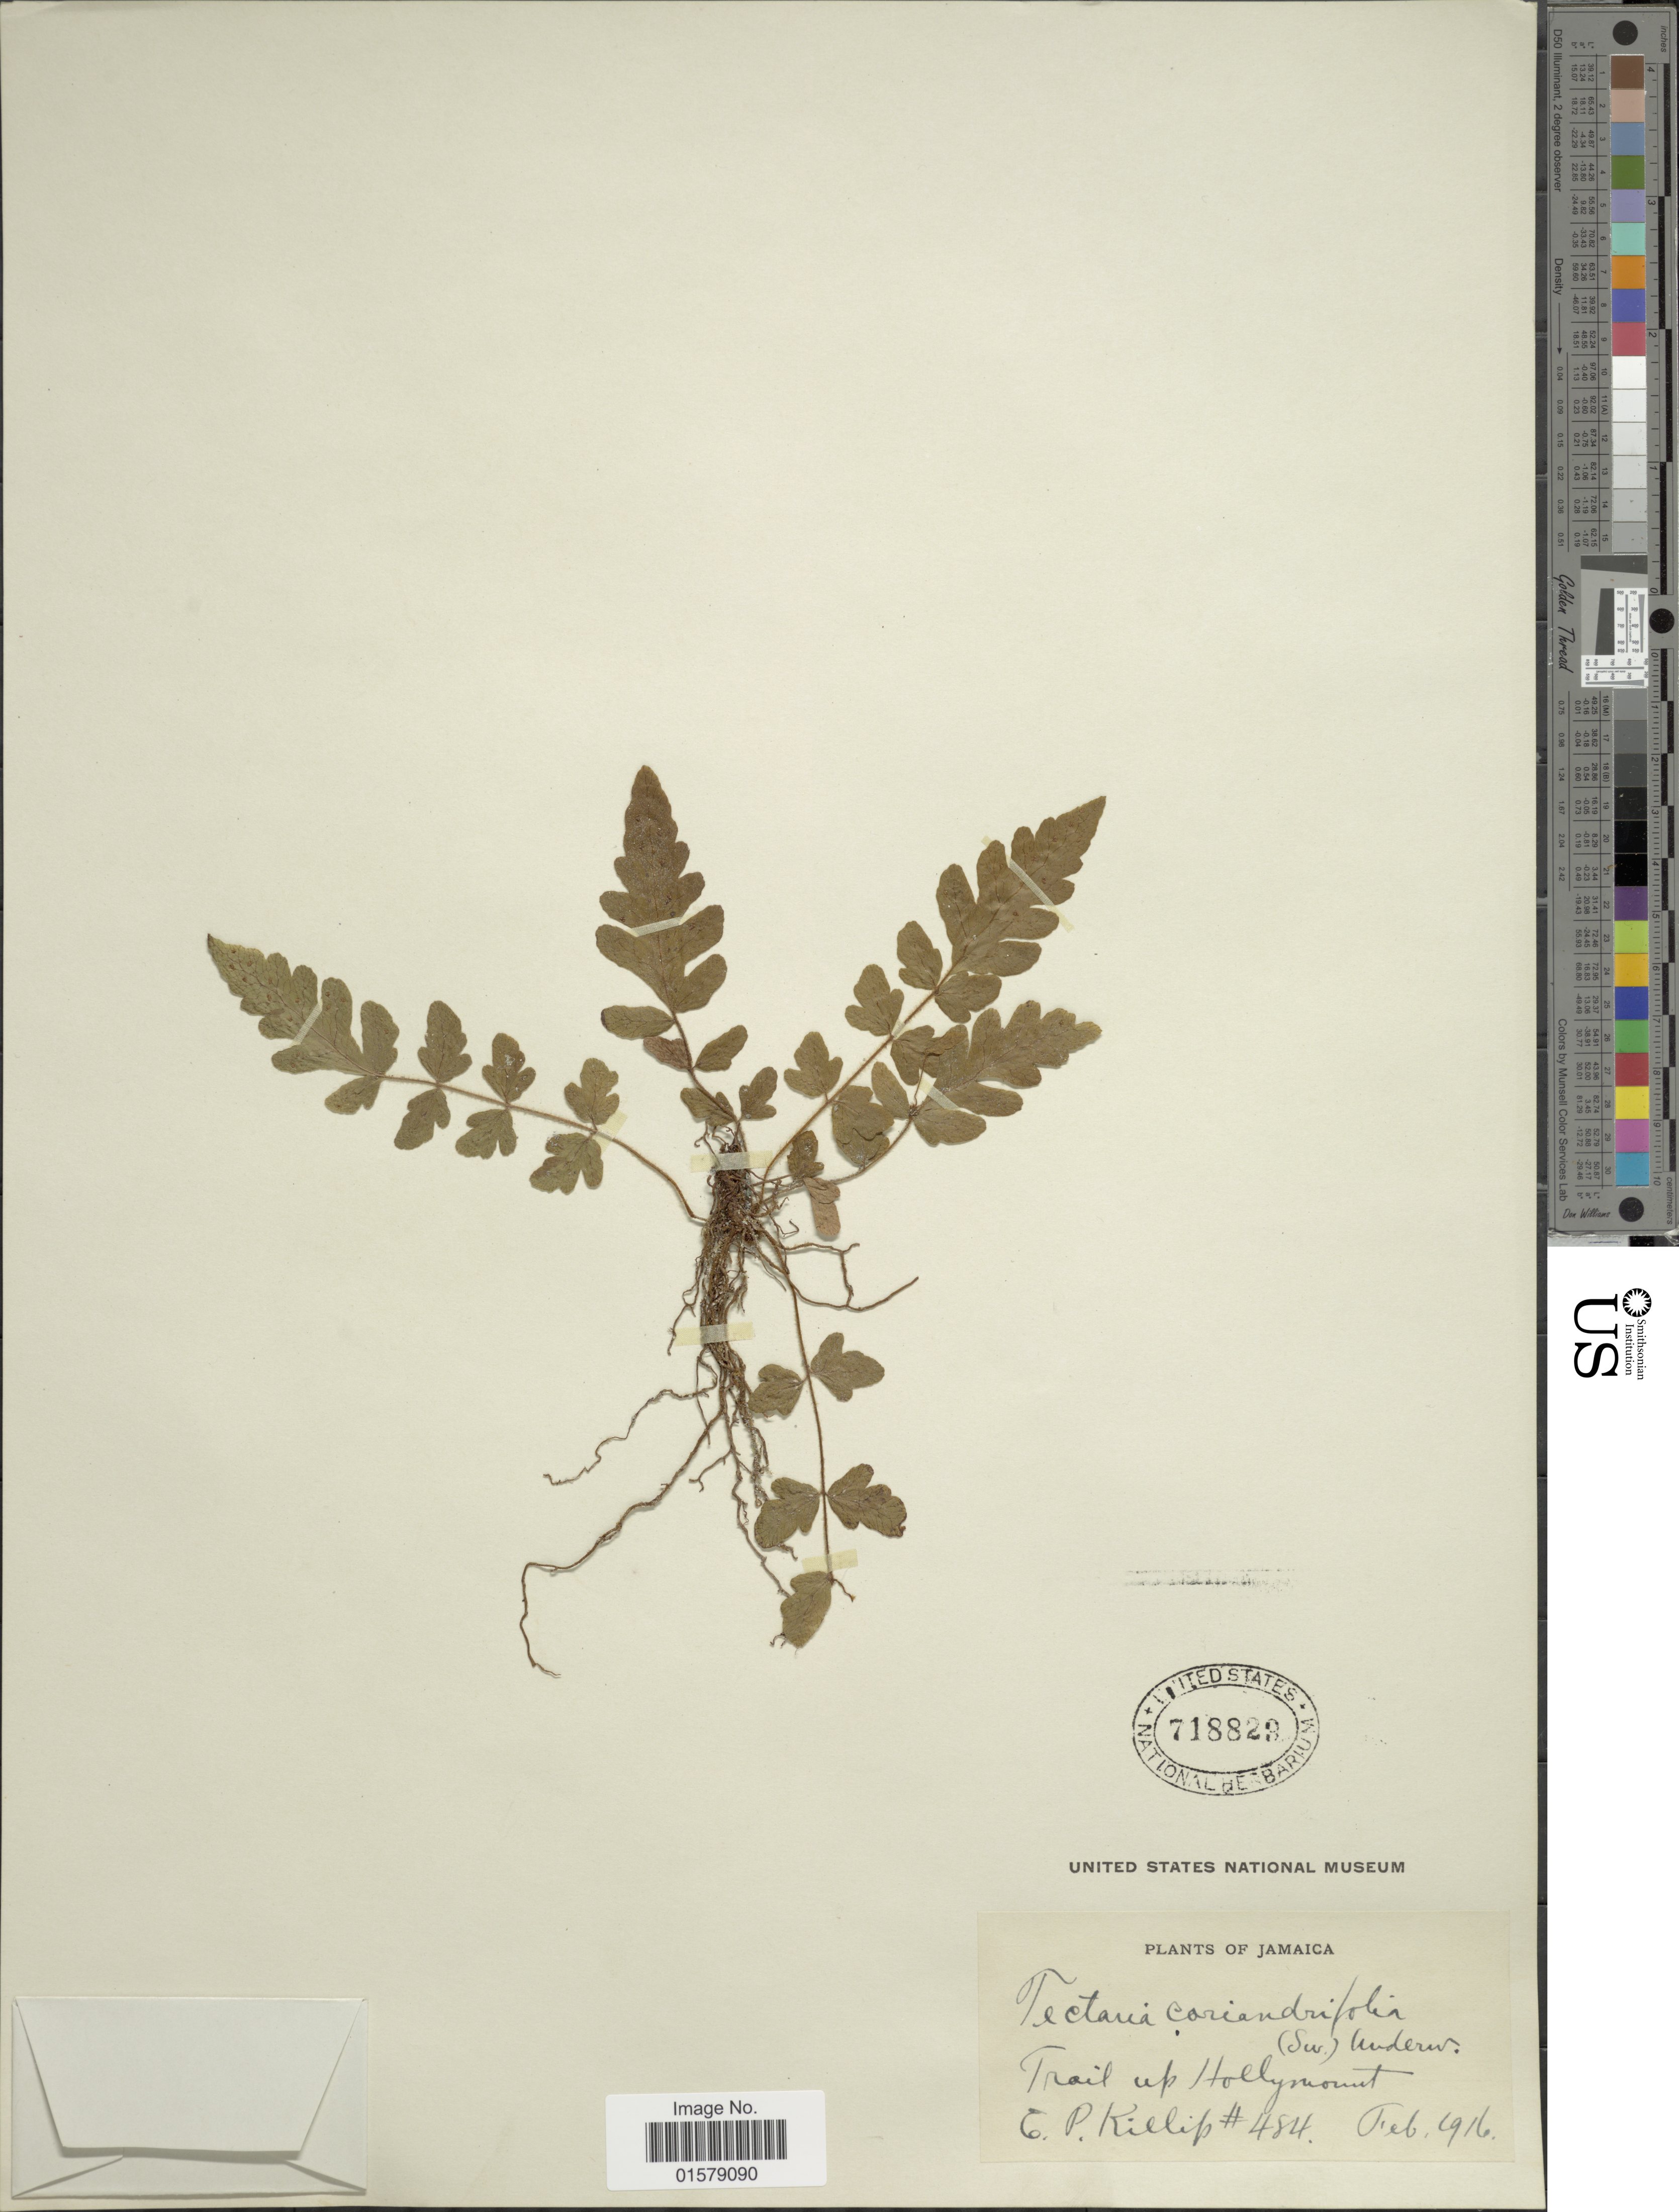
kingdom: Plantae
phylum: Tracheophyta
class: Polypodiopsida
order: Polypodiales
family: Tectariaceae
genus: Tectaria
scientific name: Tectaria coriandrifolia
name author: Underw.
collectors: E. P. Killip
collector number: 484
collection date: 1916-02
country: Jamaica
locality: Trail up Hollymount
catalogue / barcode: US 718828